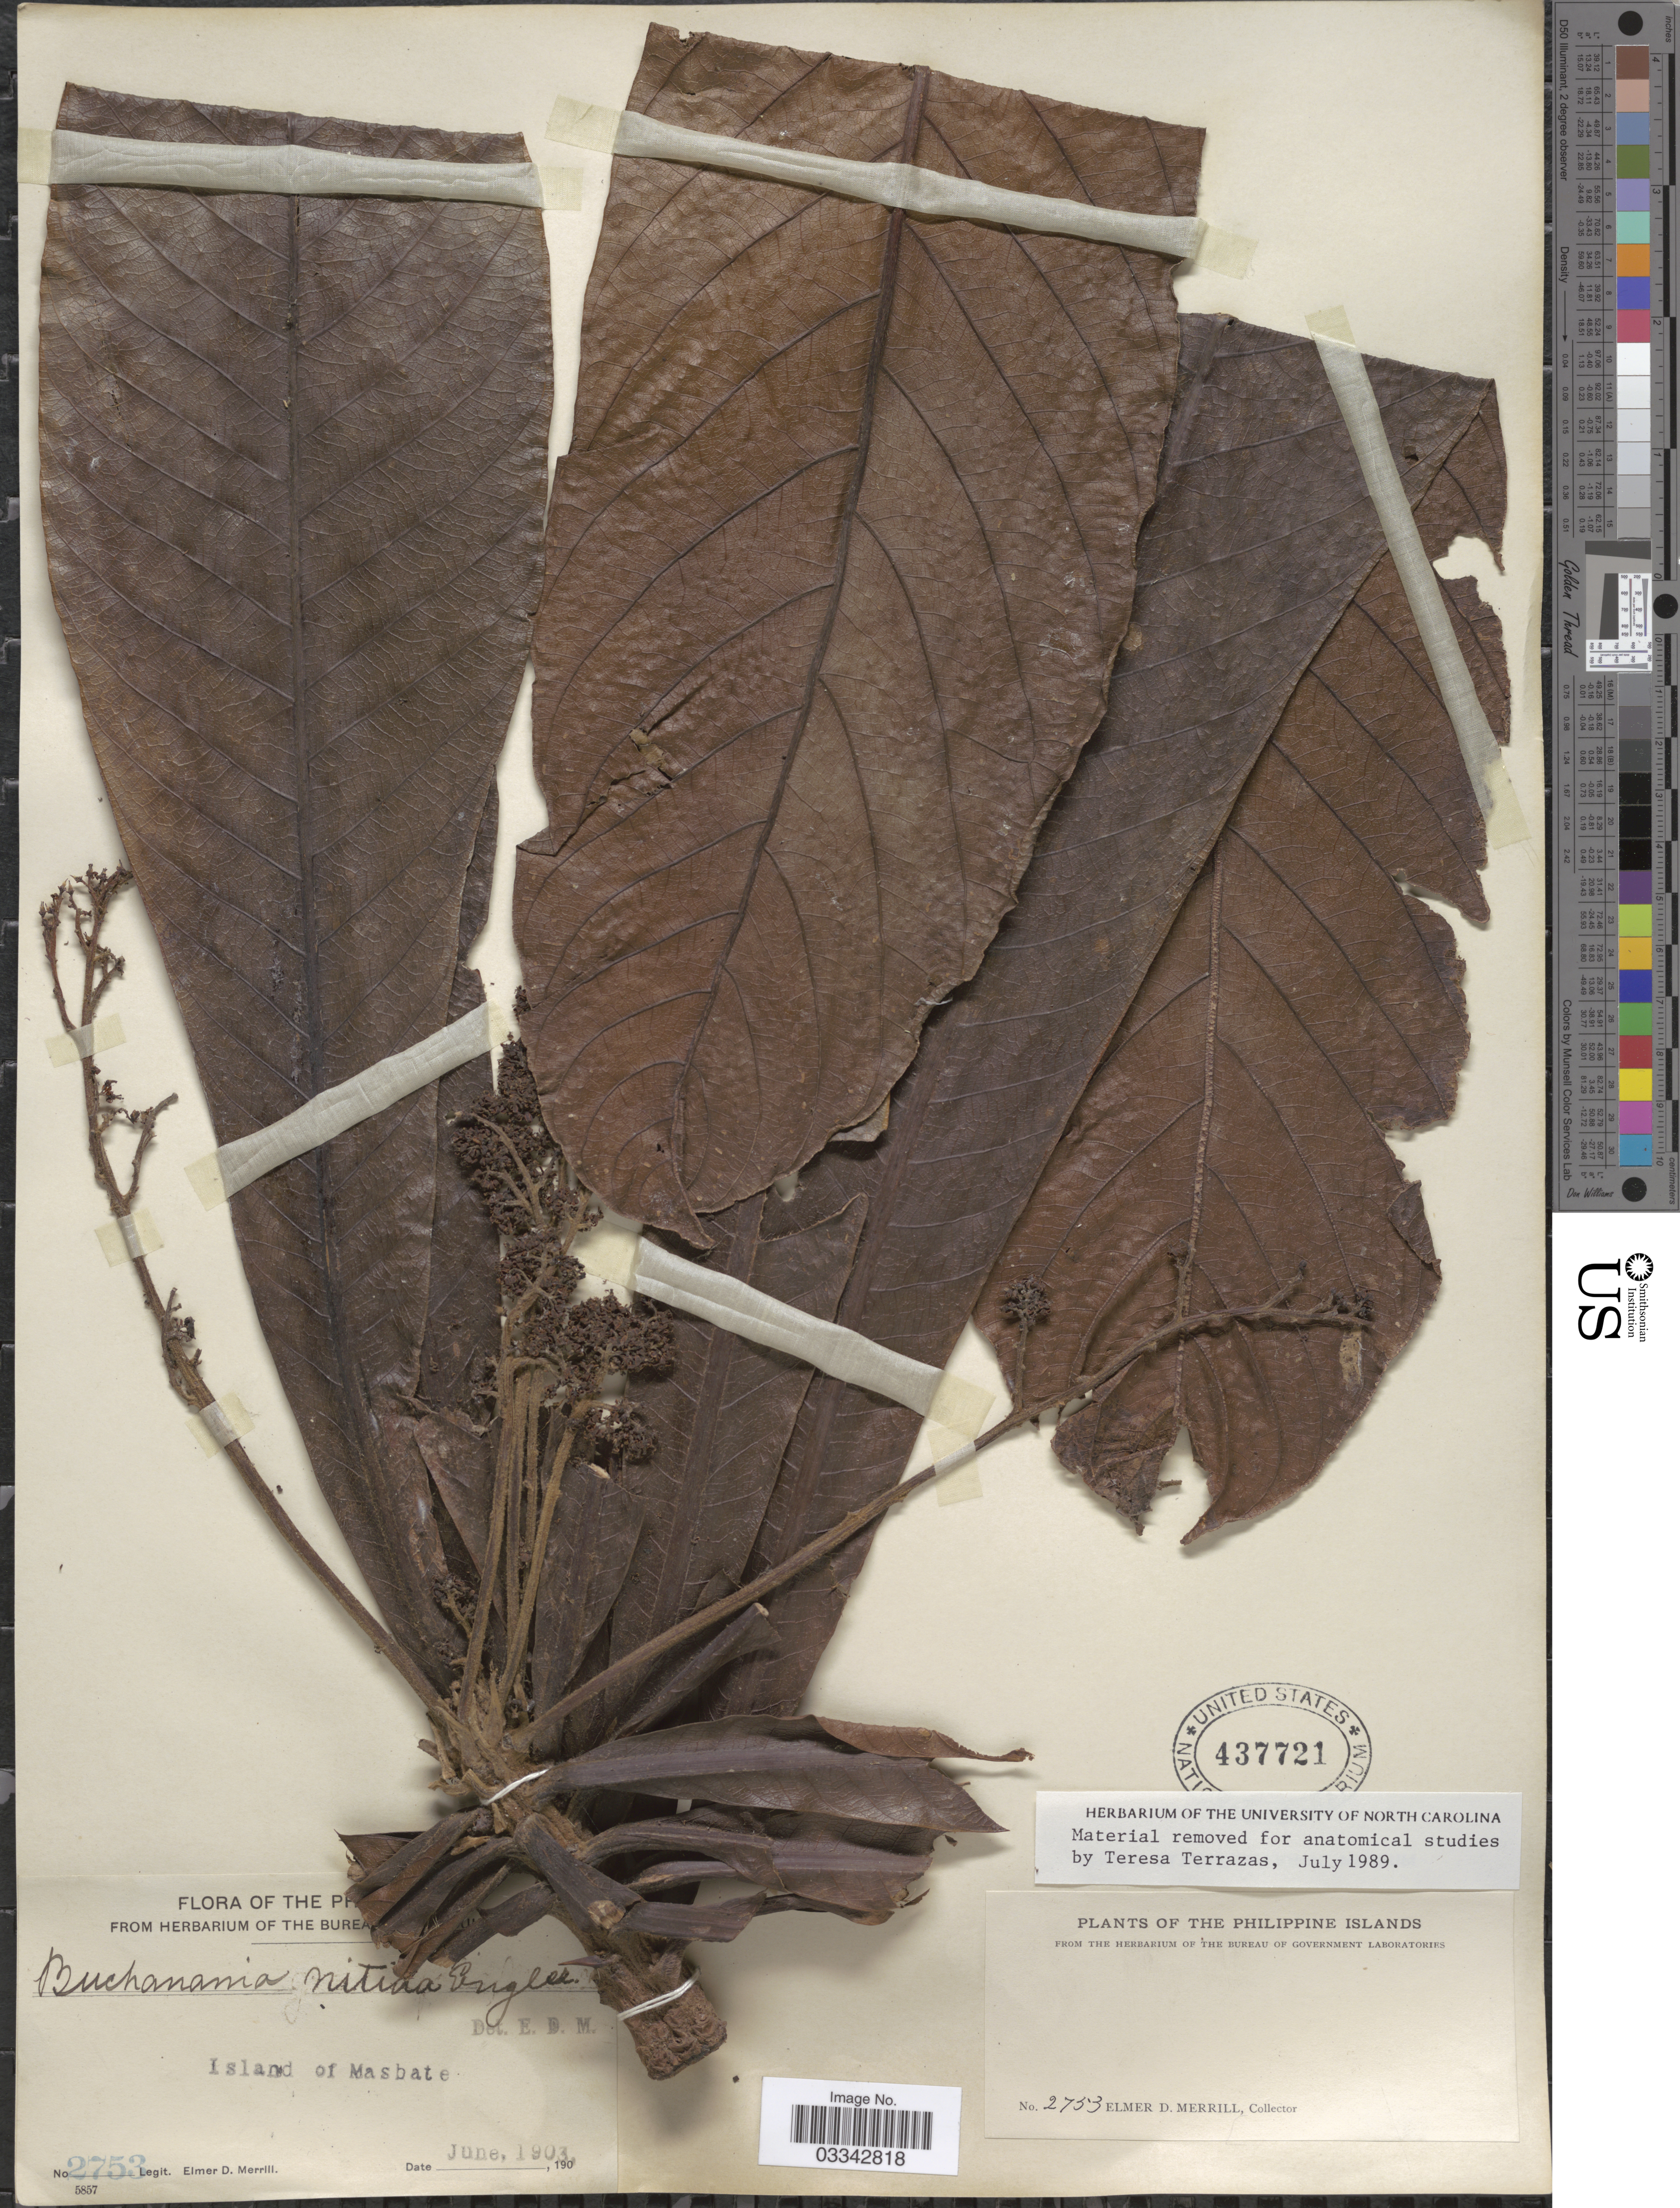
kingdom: Plantae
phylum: Tracheophyta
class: Magnoliopsida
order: Sapindales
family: Anacardiaceae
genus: Buchanania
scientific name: Buchanania nitida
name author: Engl.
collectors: E. D. Merrill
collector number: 2753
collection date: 1903-06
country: Philippines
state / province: Bicol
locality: The Philippine Islands. Island of Masbate.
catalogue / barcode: US 437721